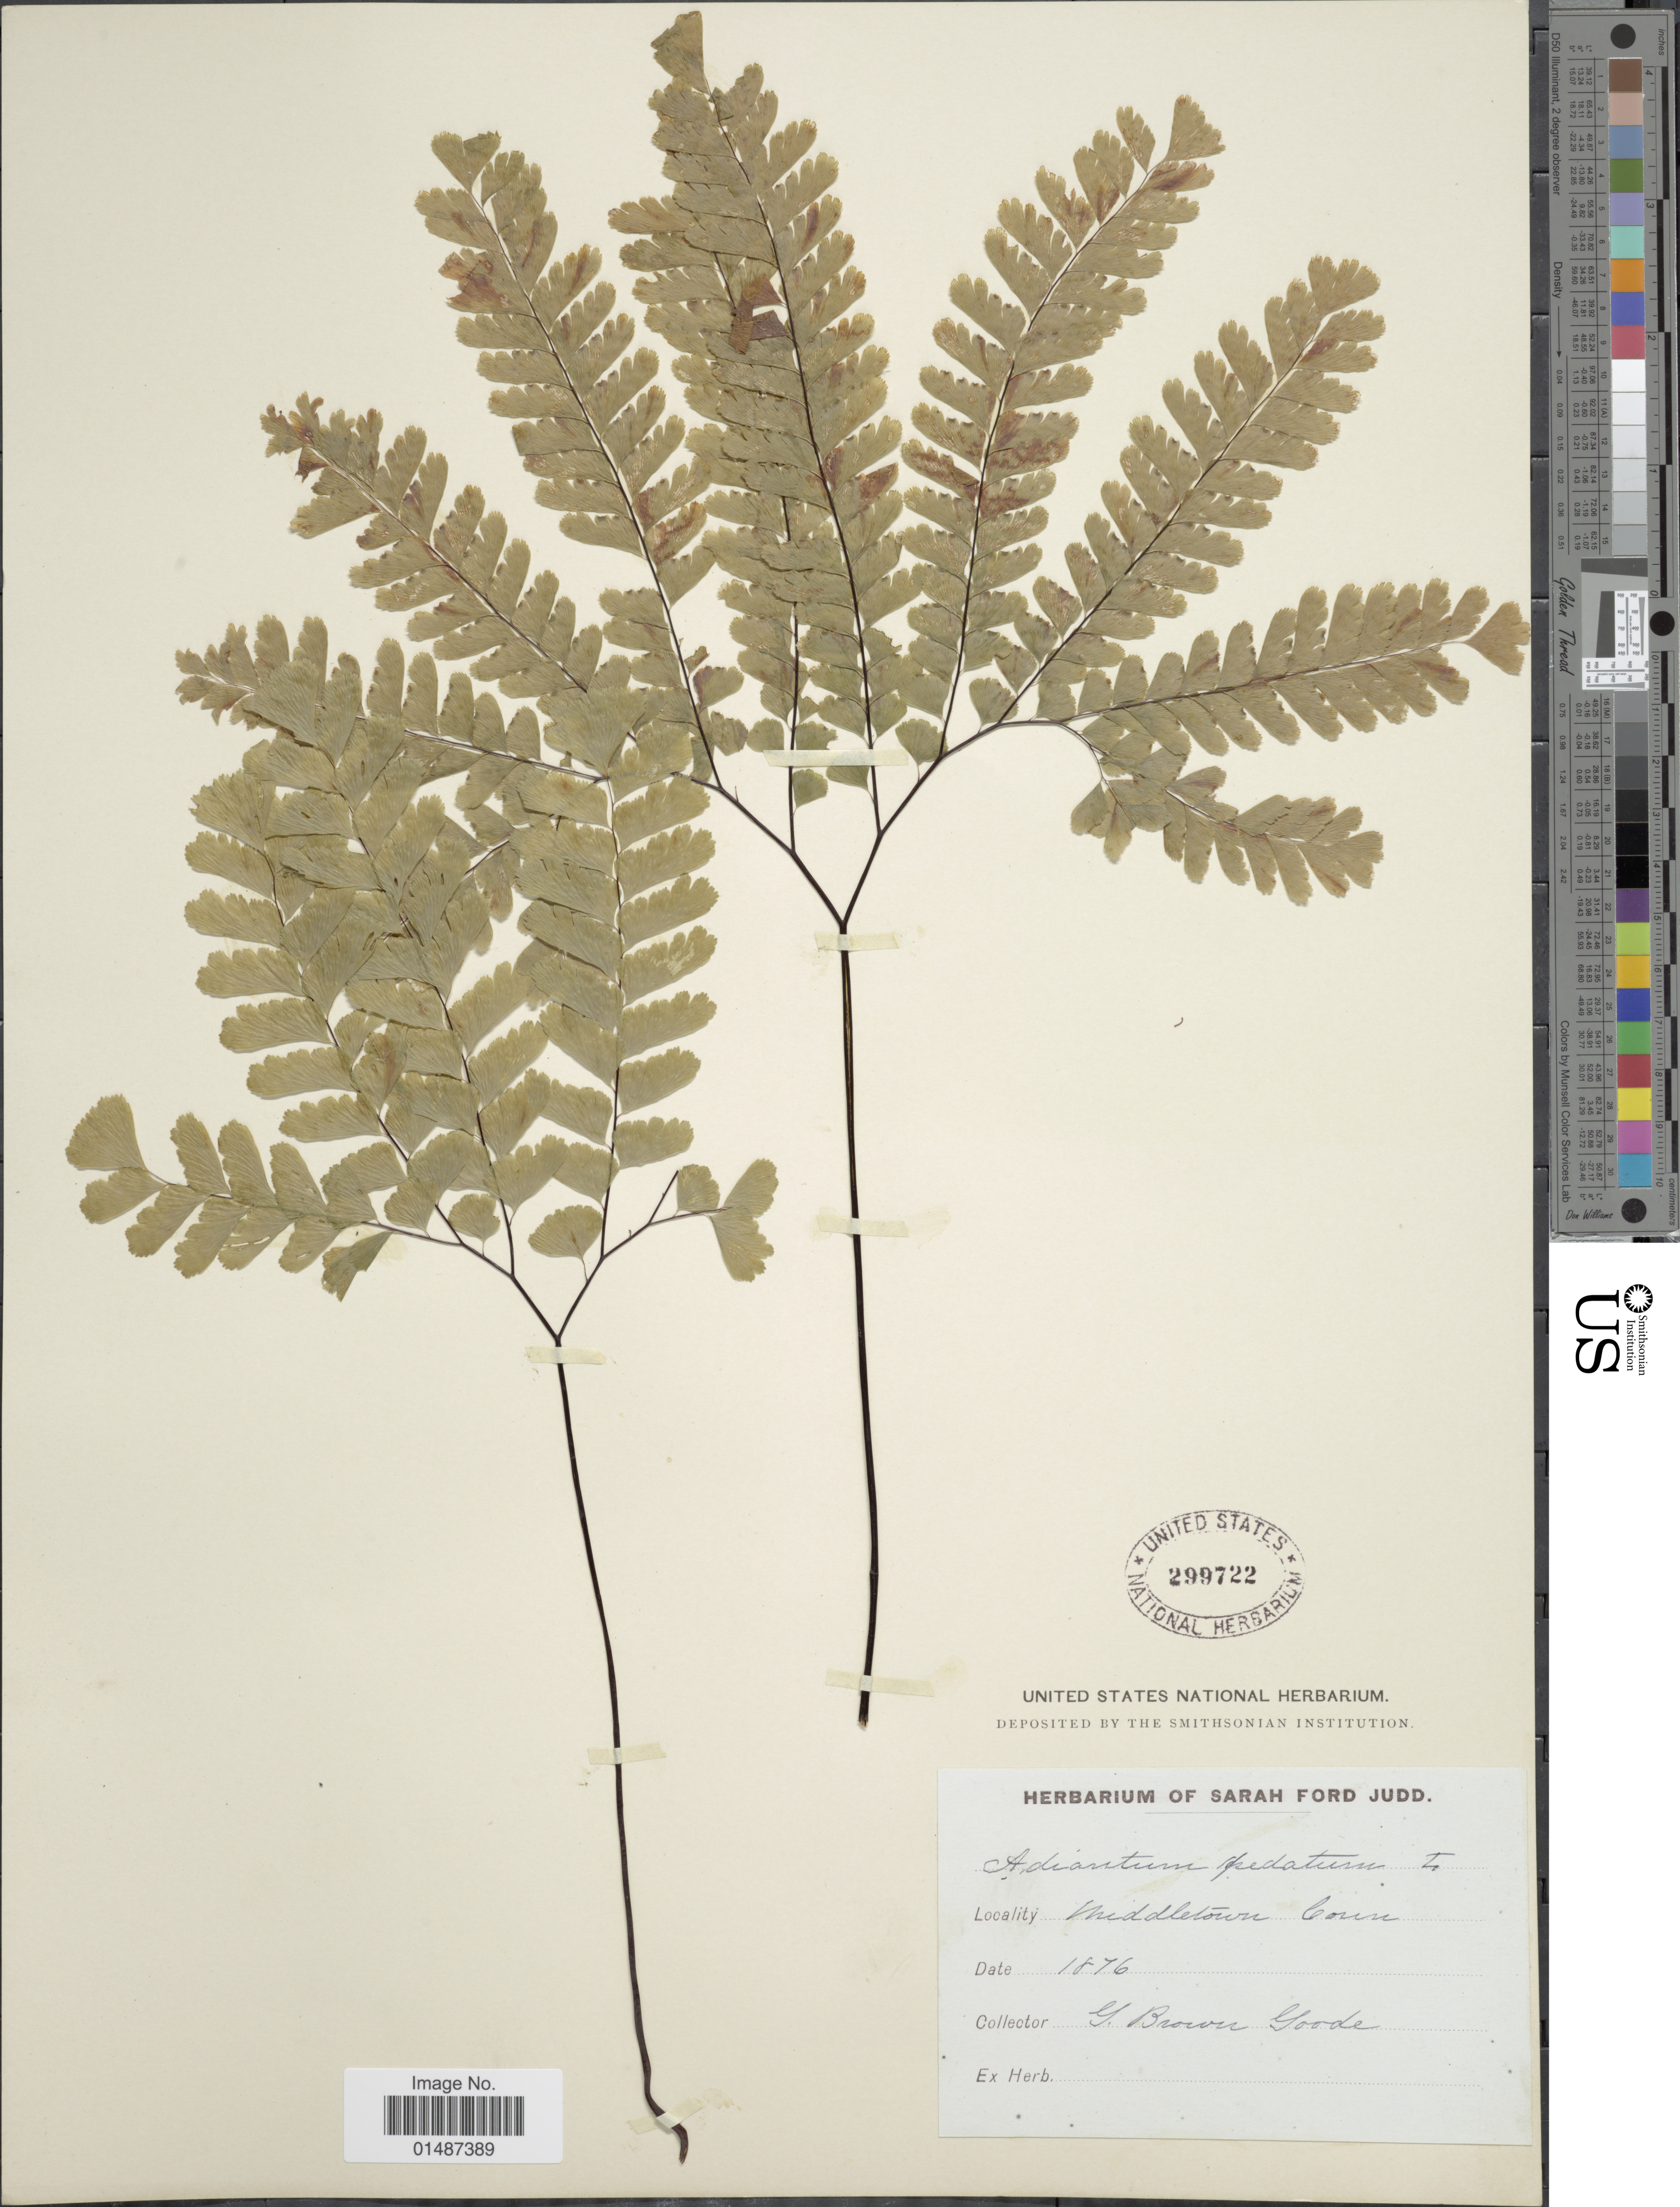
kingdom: Plantae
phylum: Tracheophyta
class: Polypodiopsida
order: Polypodiales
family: Pteridaceae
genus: Adiantum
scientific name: Adiantum pedatum var. pedatum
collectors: G. Goode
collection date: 1876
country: United States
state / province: Connecticut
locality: Middletown.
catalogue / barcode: US 299722